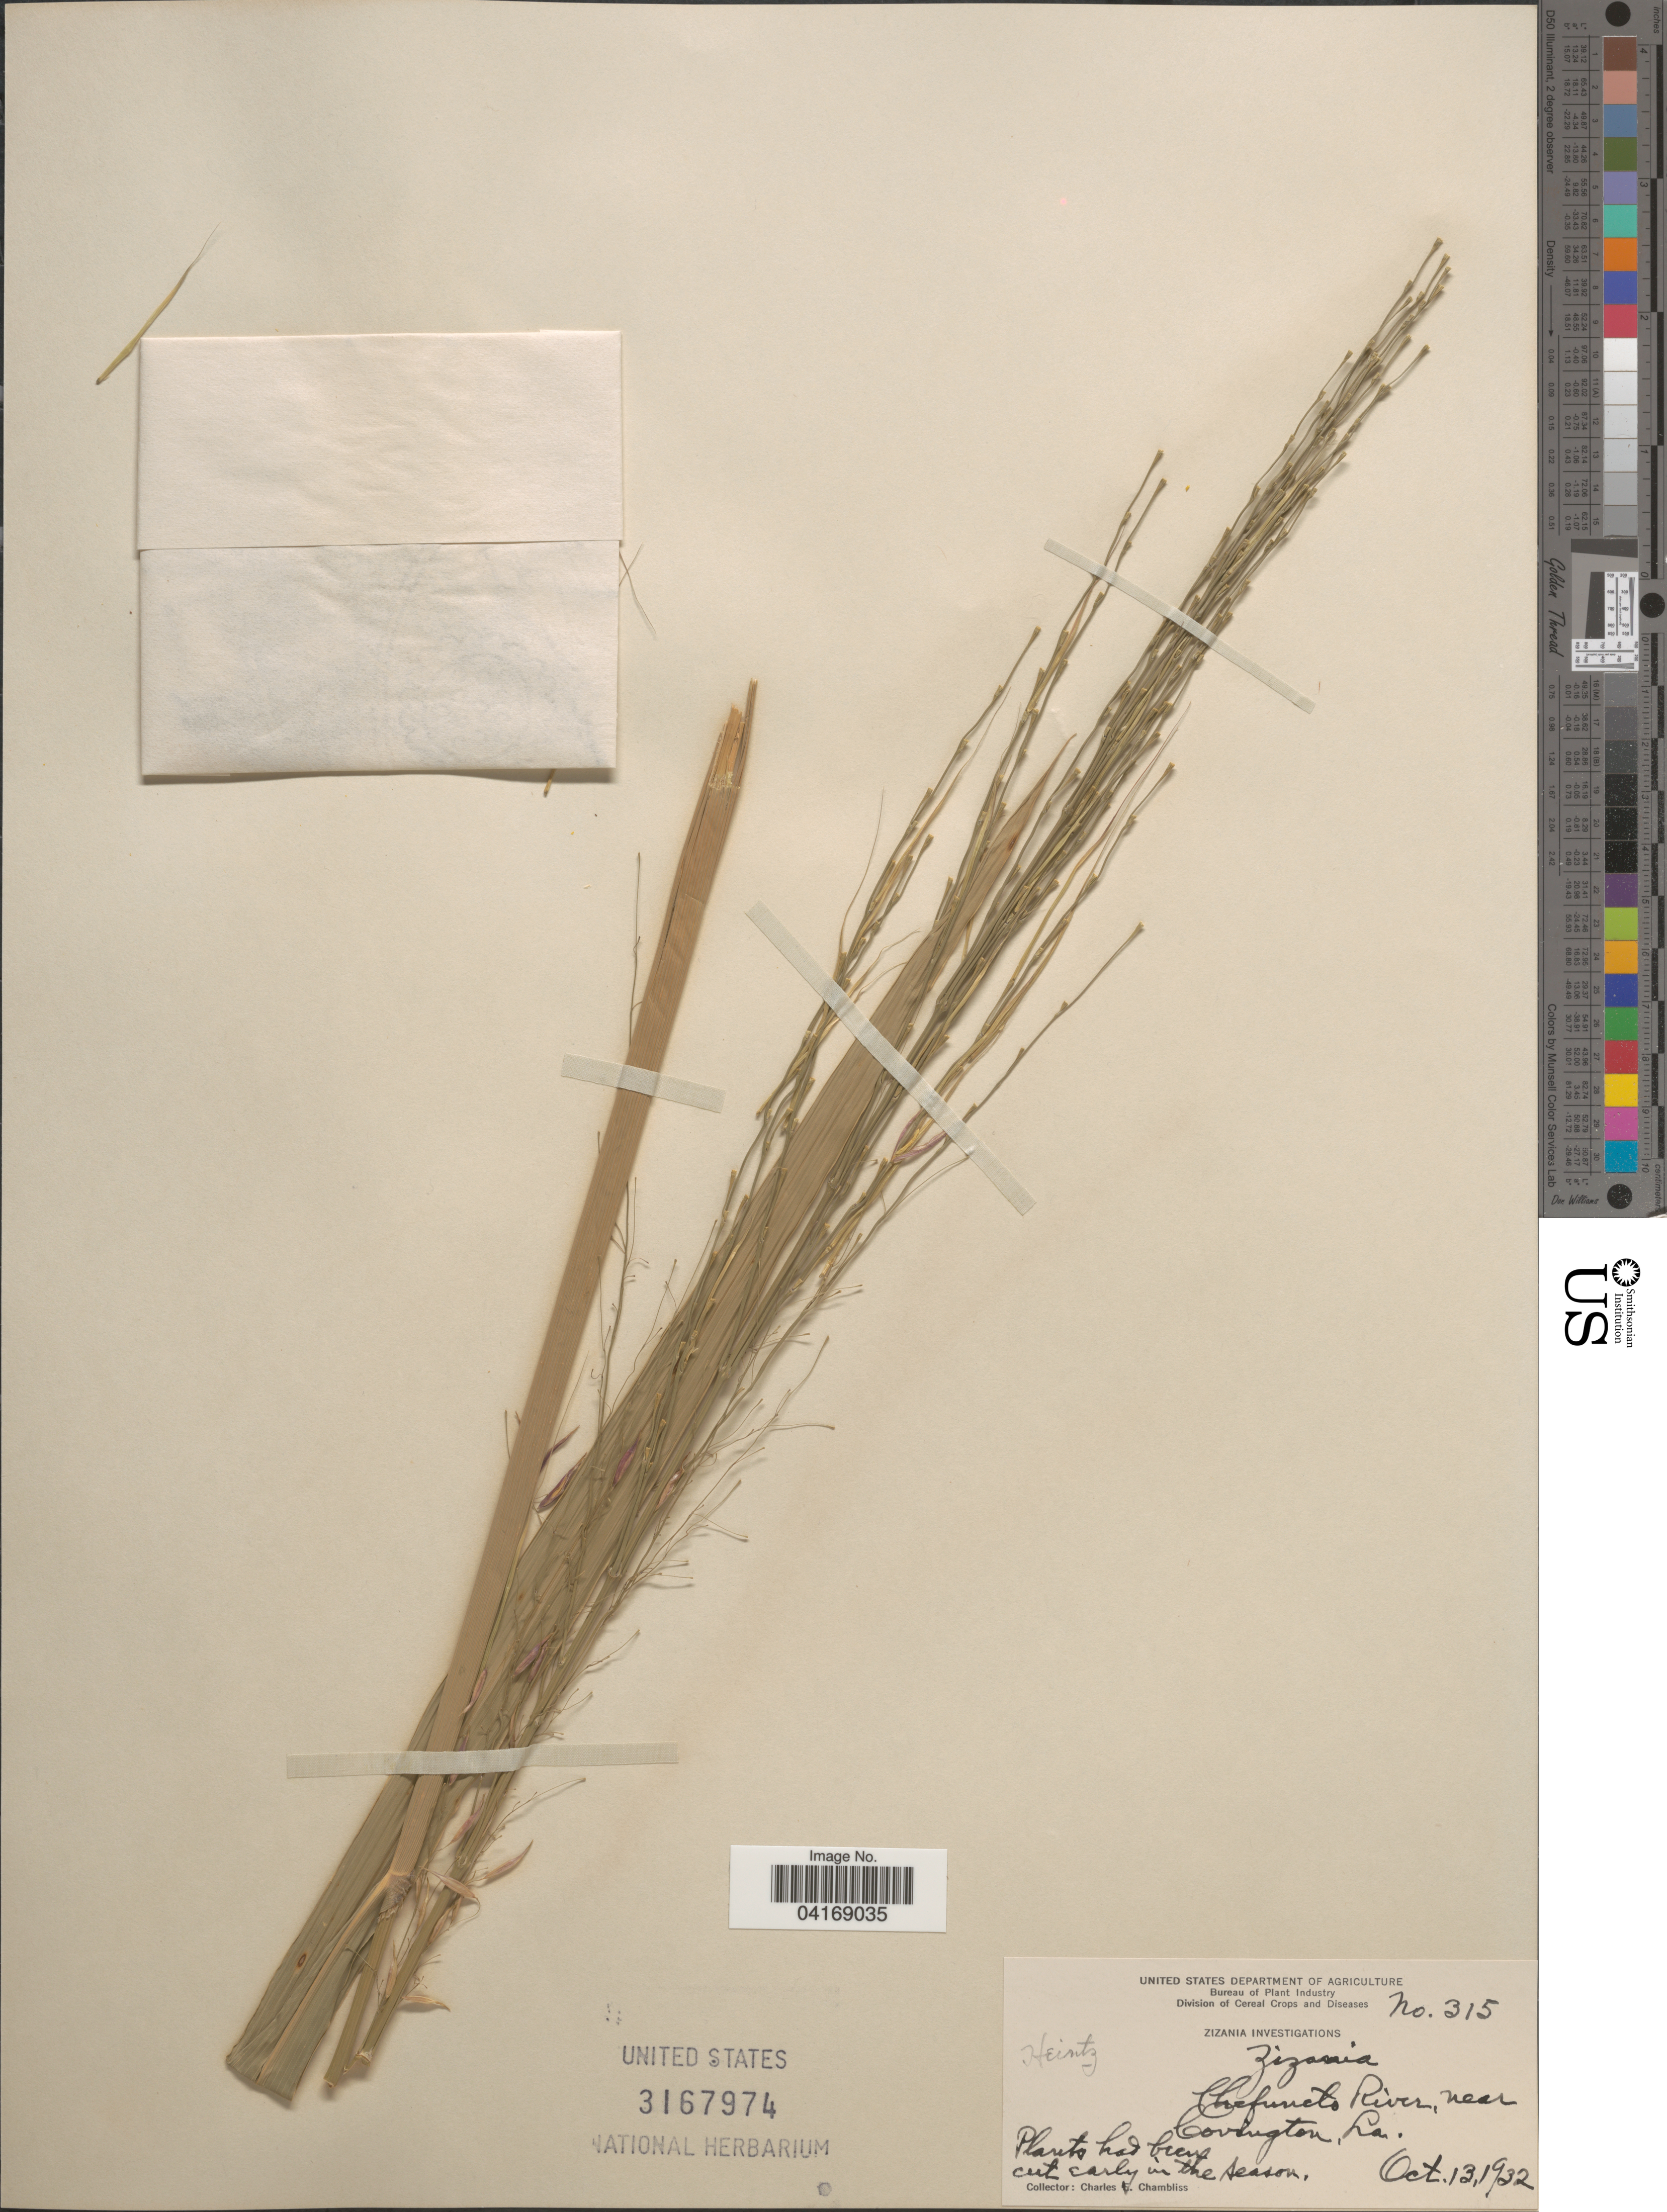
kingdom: Plantae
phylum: Tracheophyta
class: Liliopsida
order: Poales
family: Poaceae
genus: Zizania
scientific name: Zizania sp.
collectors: C. Chambliss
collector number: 315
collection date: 1932-10-13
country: United States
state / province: Louisiana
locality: Chefuncto River near Covington, La.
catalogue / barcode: US 3167974